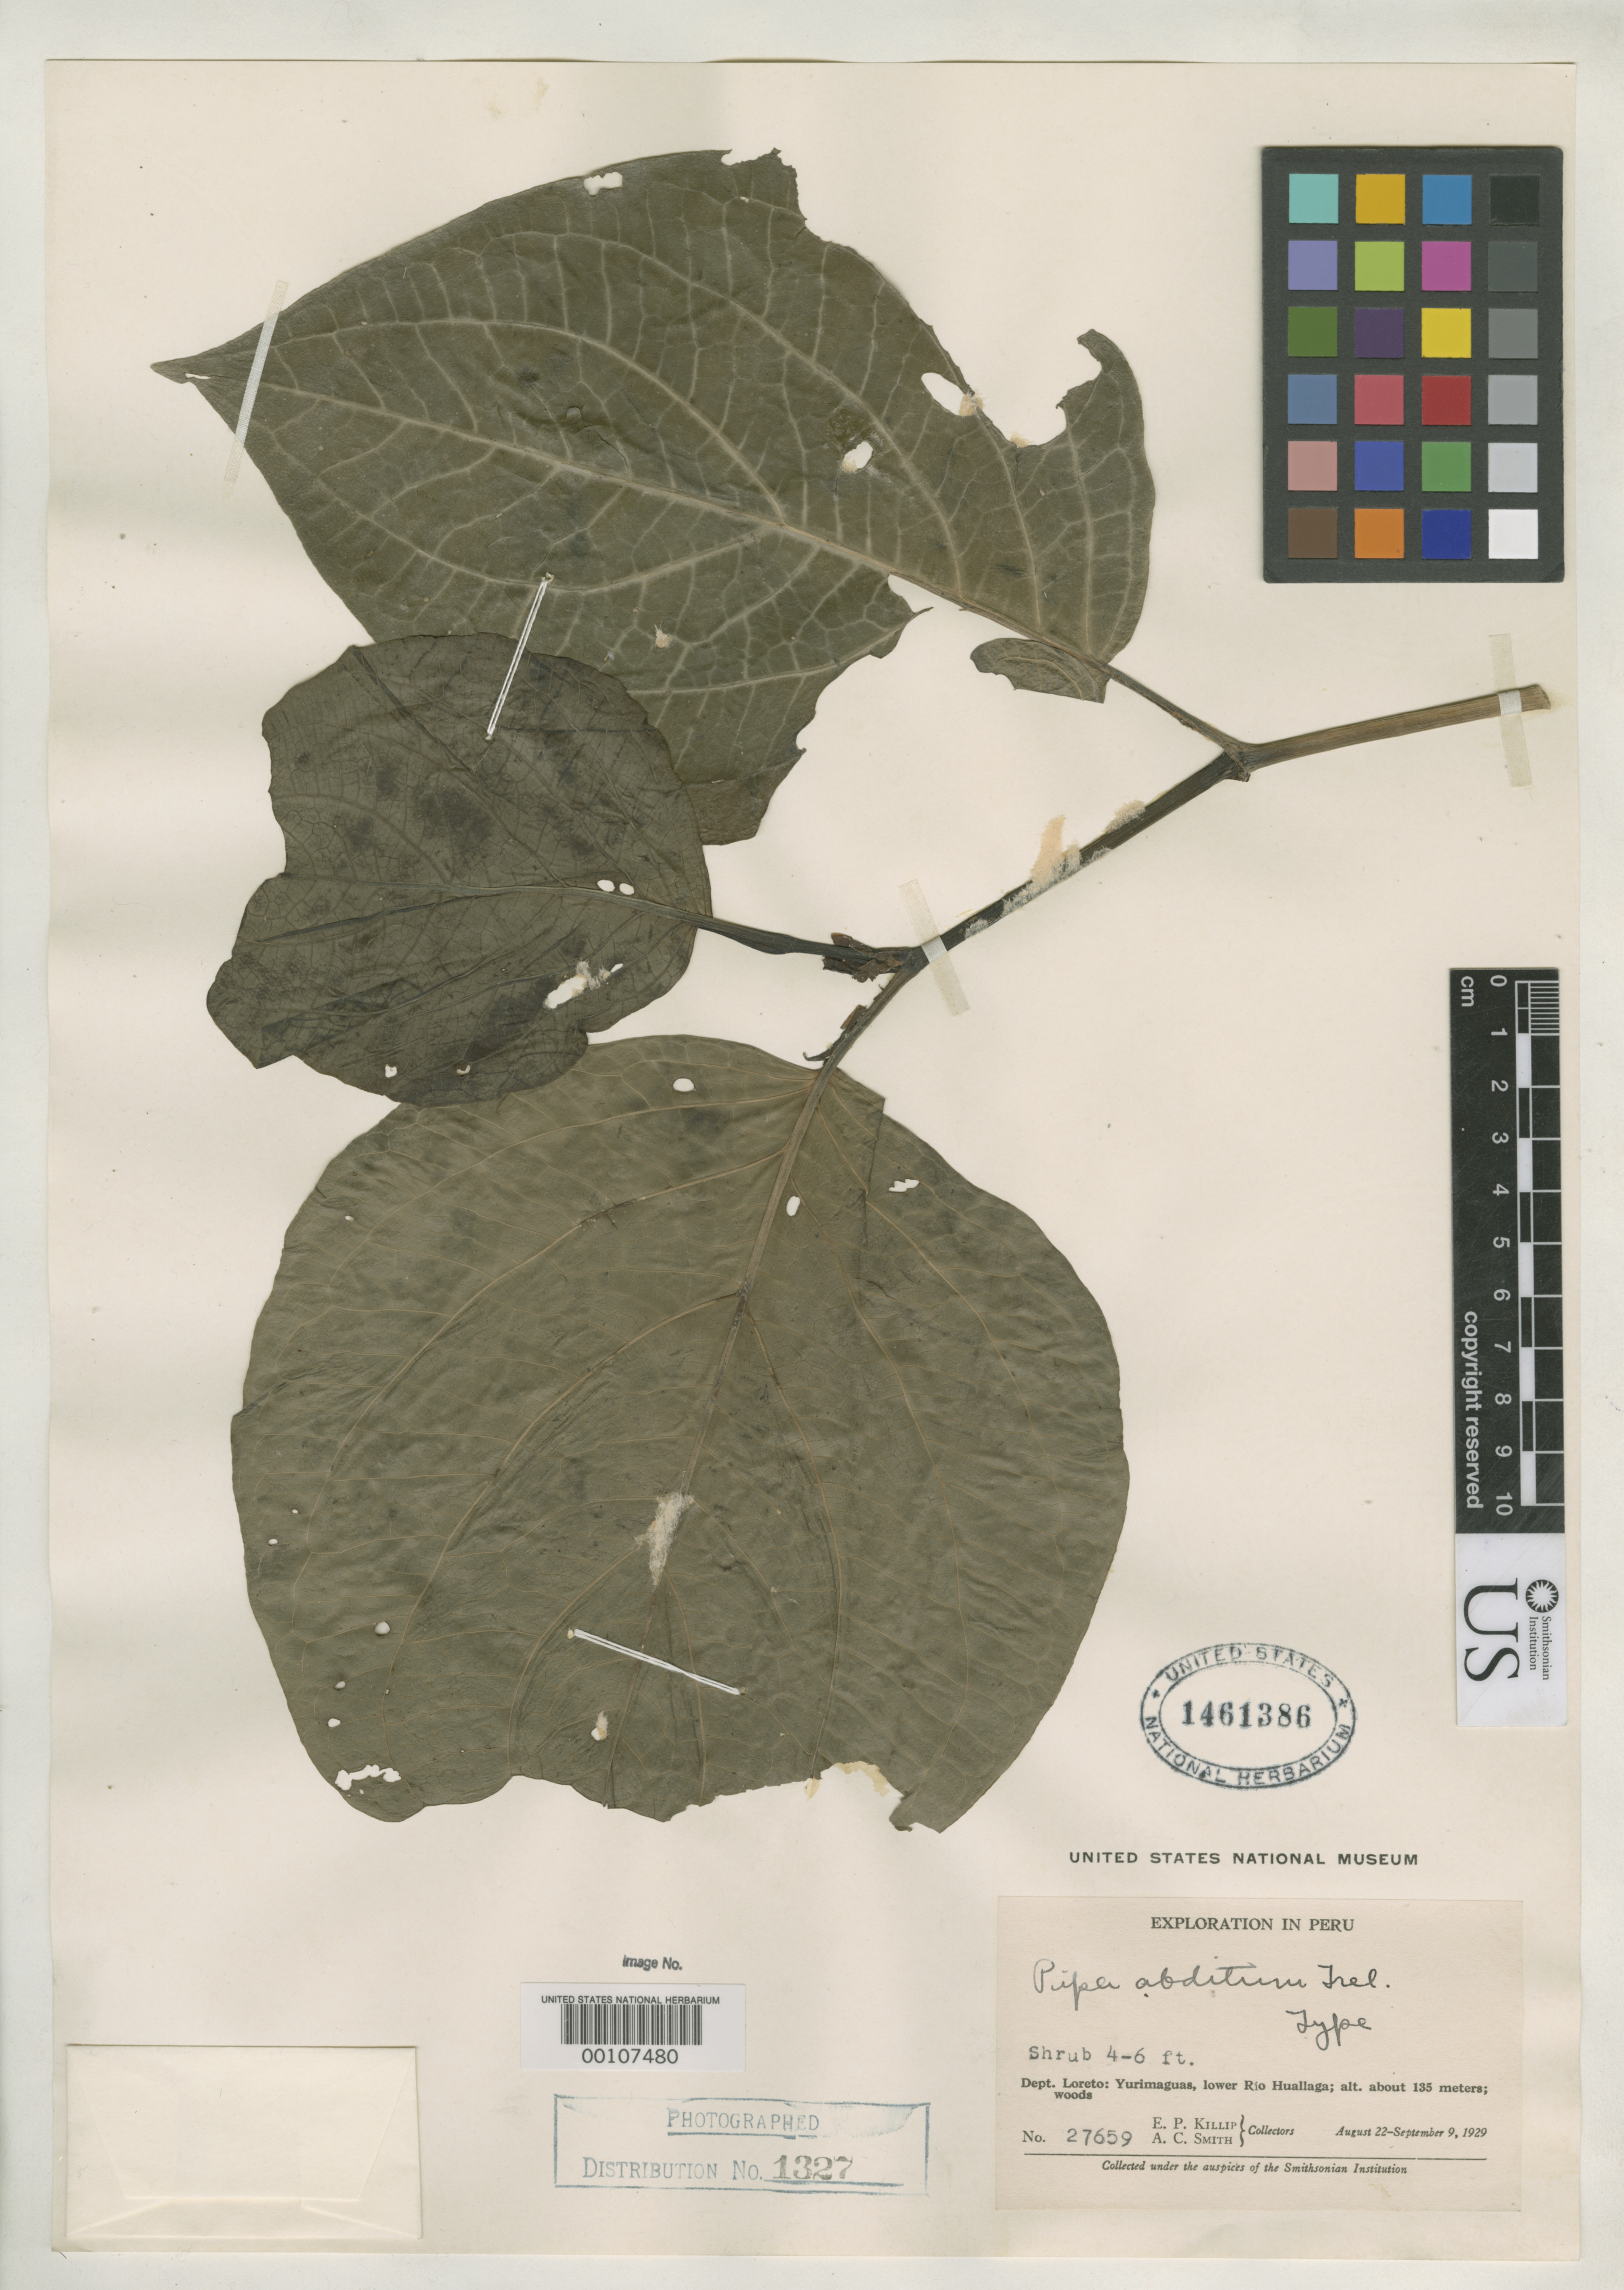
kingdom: Plantae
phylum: Tracheophyta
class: Magnoliopsida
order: Piperales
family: Piperaceae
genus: Piper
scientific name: Piper abditum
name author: Trel. in J.F. Macbr.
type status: Holotype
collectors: E. P. Killip & A. C. Smith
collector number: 27659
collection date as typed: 22 Aug 1929 to 09 Sep 1929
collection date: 1929-08-22/1929-09-09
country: Peru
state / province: Loreto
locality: Yurimaguas, lower Rio Huallaga.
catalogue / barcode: US 1461386